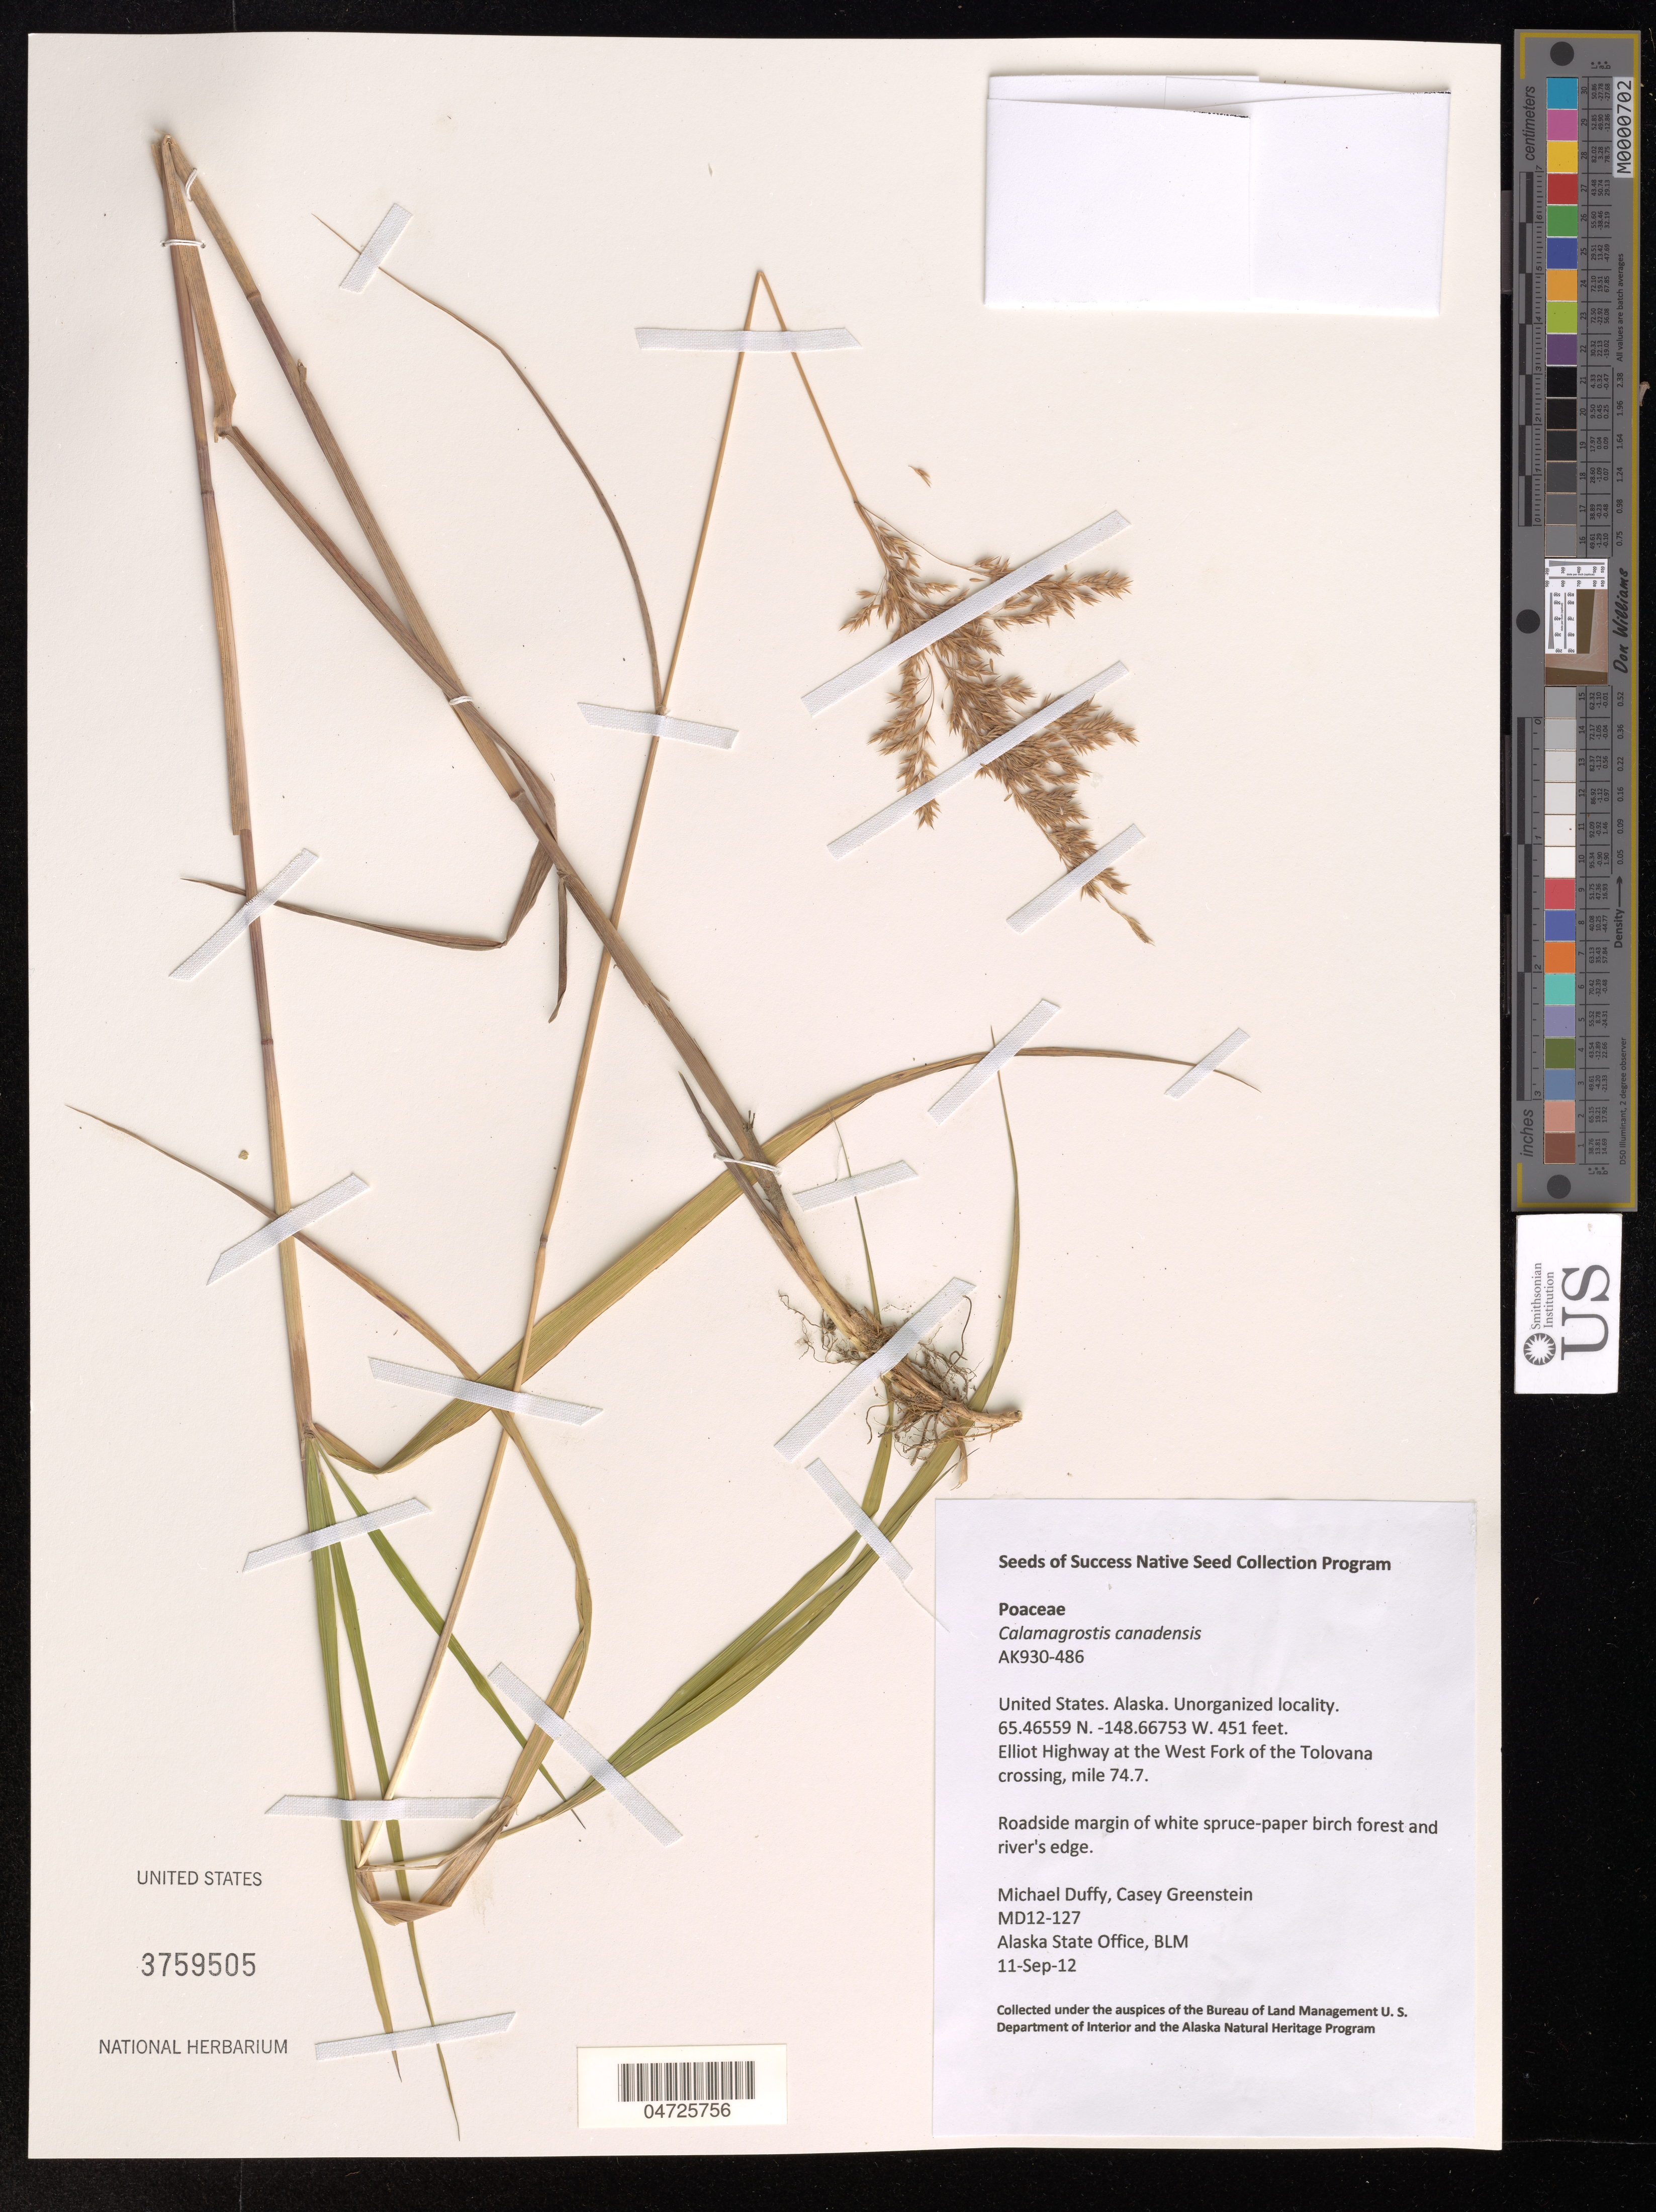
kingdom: Plantae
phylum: Tracheophyta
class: Liliopsida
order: Poales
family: Poaceae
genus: Calamagrostis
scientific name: Calamagrostis canadensis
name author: (Michx.) P. Beauv.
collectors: M. Duffy & C. Greenstein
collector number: MD12-127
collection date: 2012-09-11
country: United States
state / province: Alaska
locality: Elliot Highway at the West Fork of the Tolovana crossing, mile 74.7.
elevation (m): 137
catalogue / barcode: US 3759505